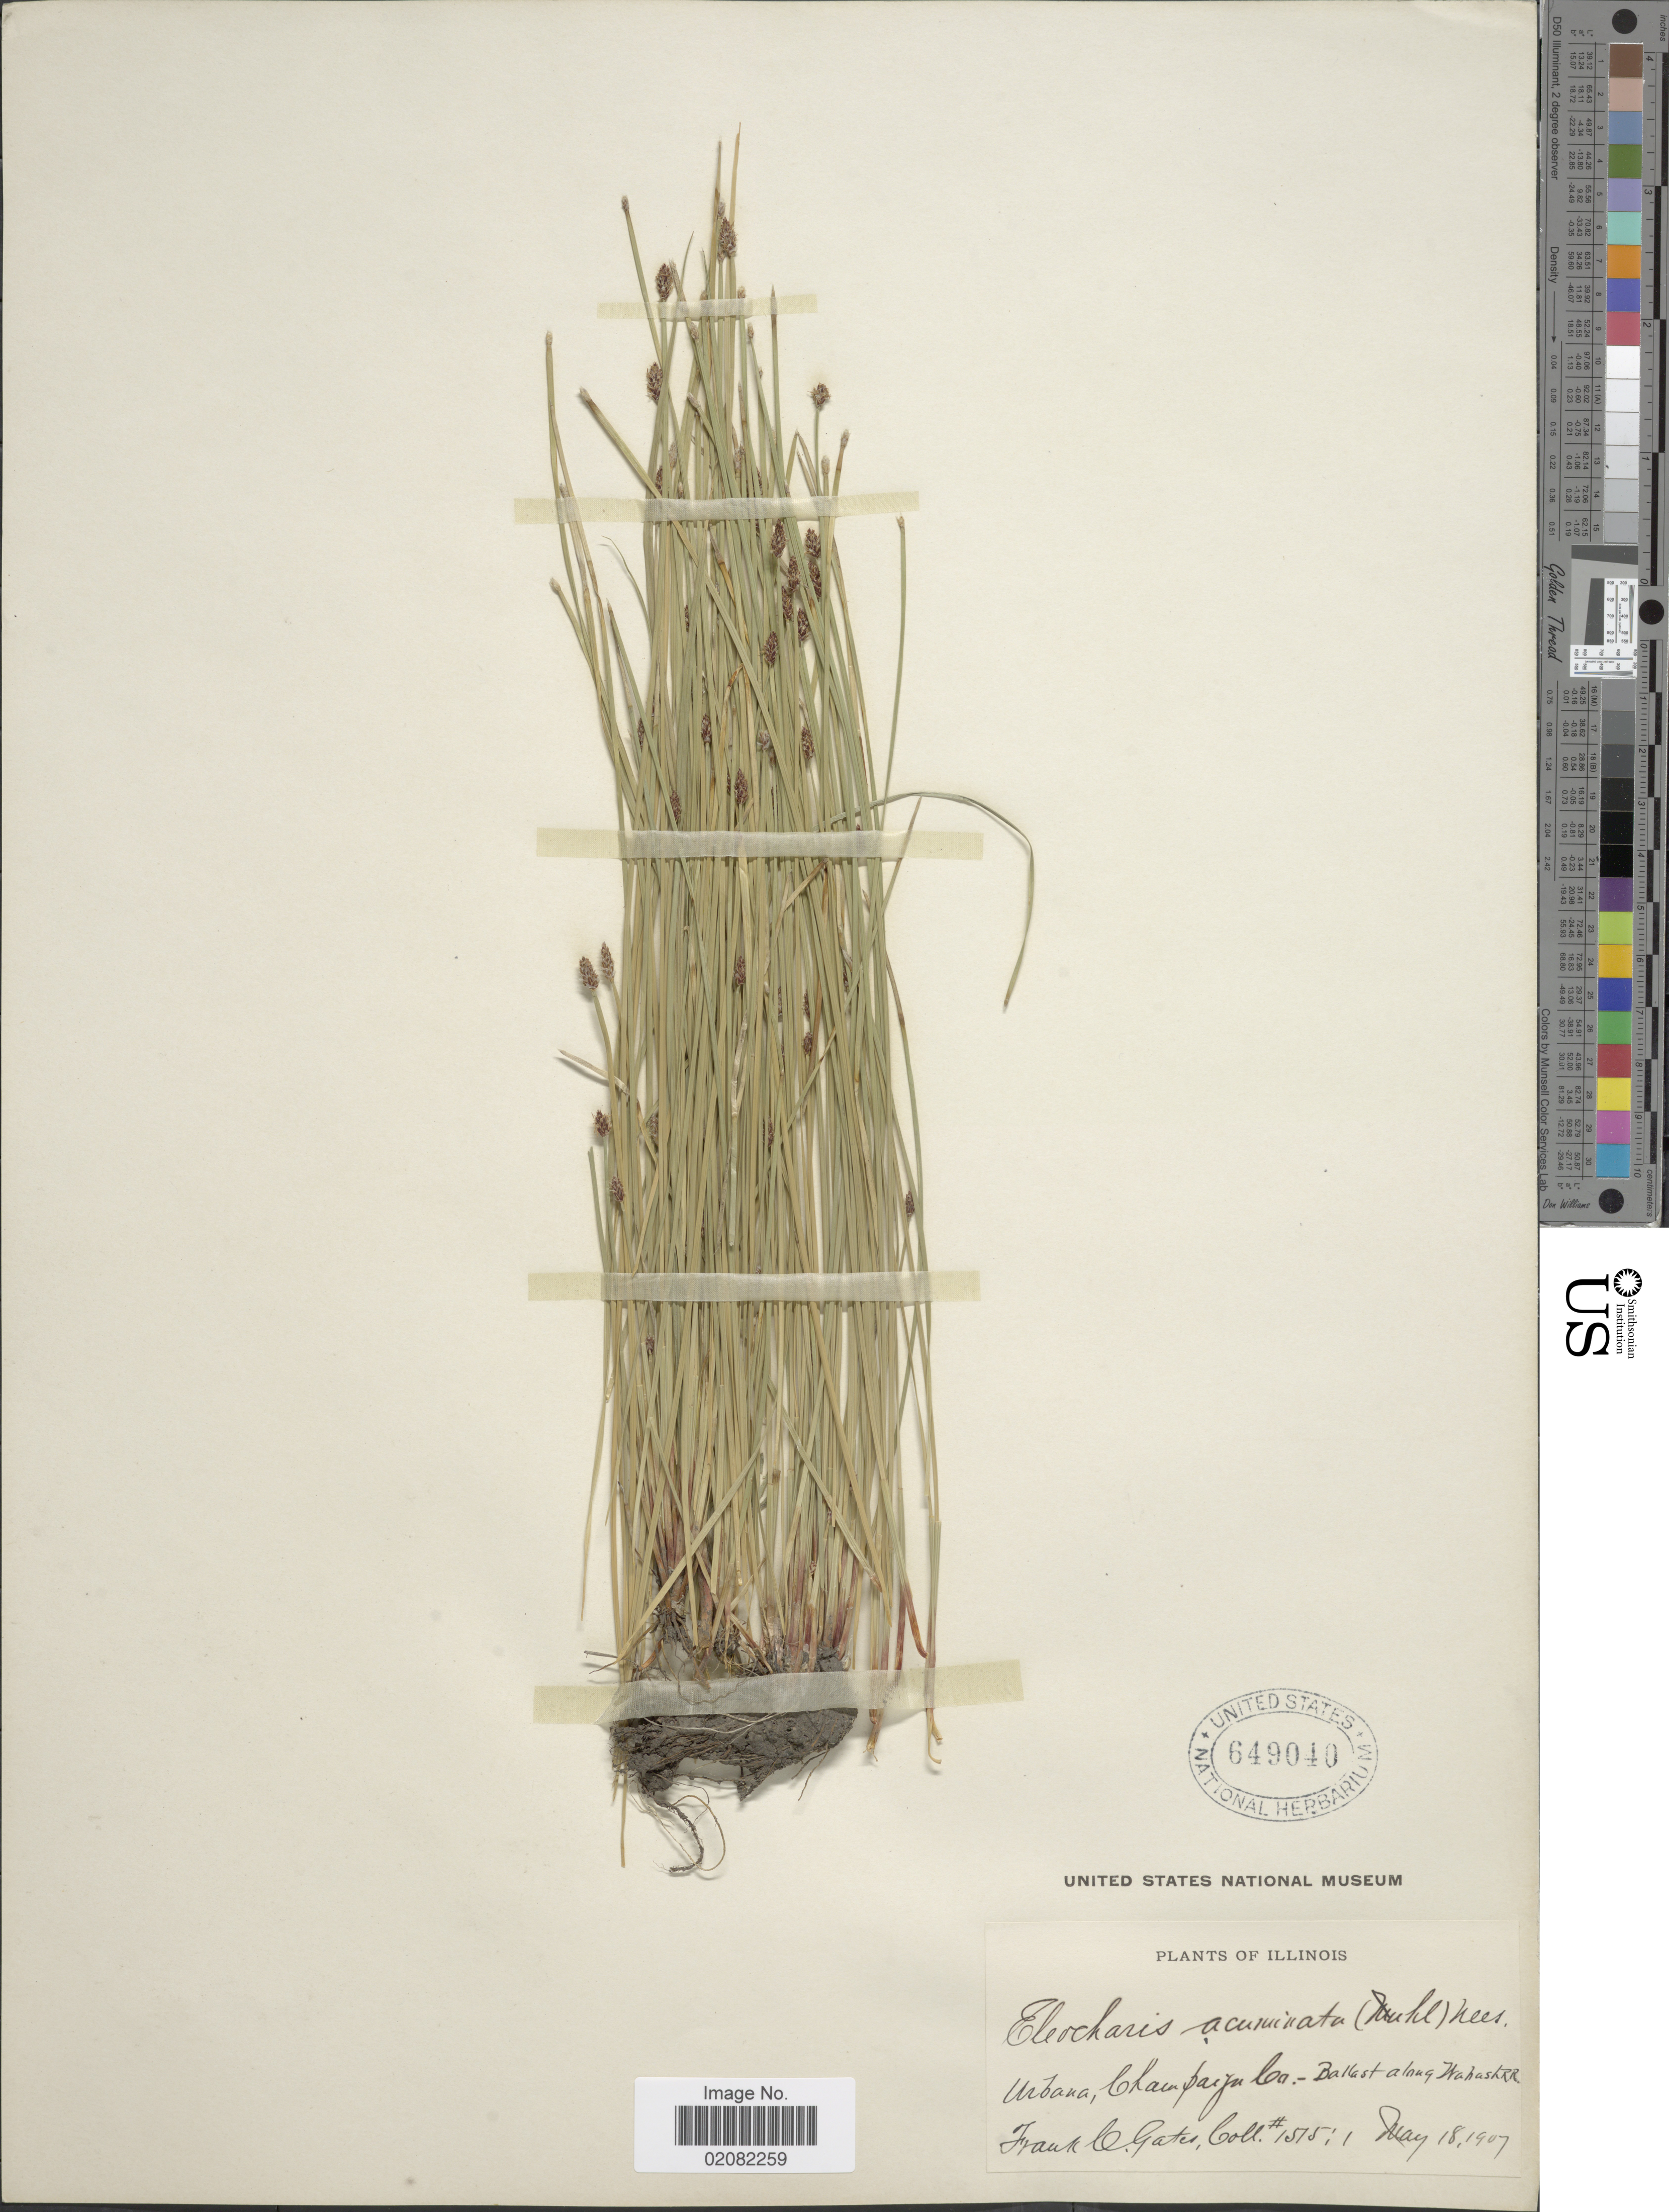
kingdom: Plantae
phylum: Tracheophyta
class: Liliopsida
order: Poales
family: Cyperaceae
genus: Eleocharis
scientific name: Eleocharis compressa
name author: Sull.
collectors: F. C. Gates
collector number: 1515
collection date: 1907-05-18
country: United States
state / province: Illinois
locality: Urbana, Champaign Co.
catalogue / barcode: US 649040